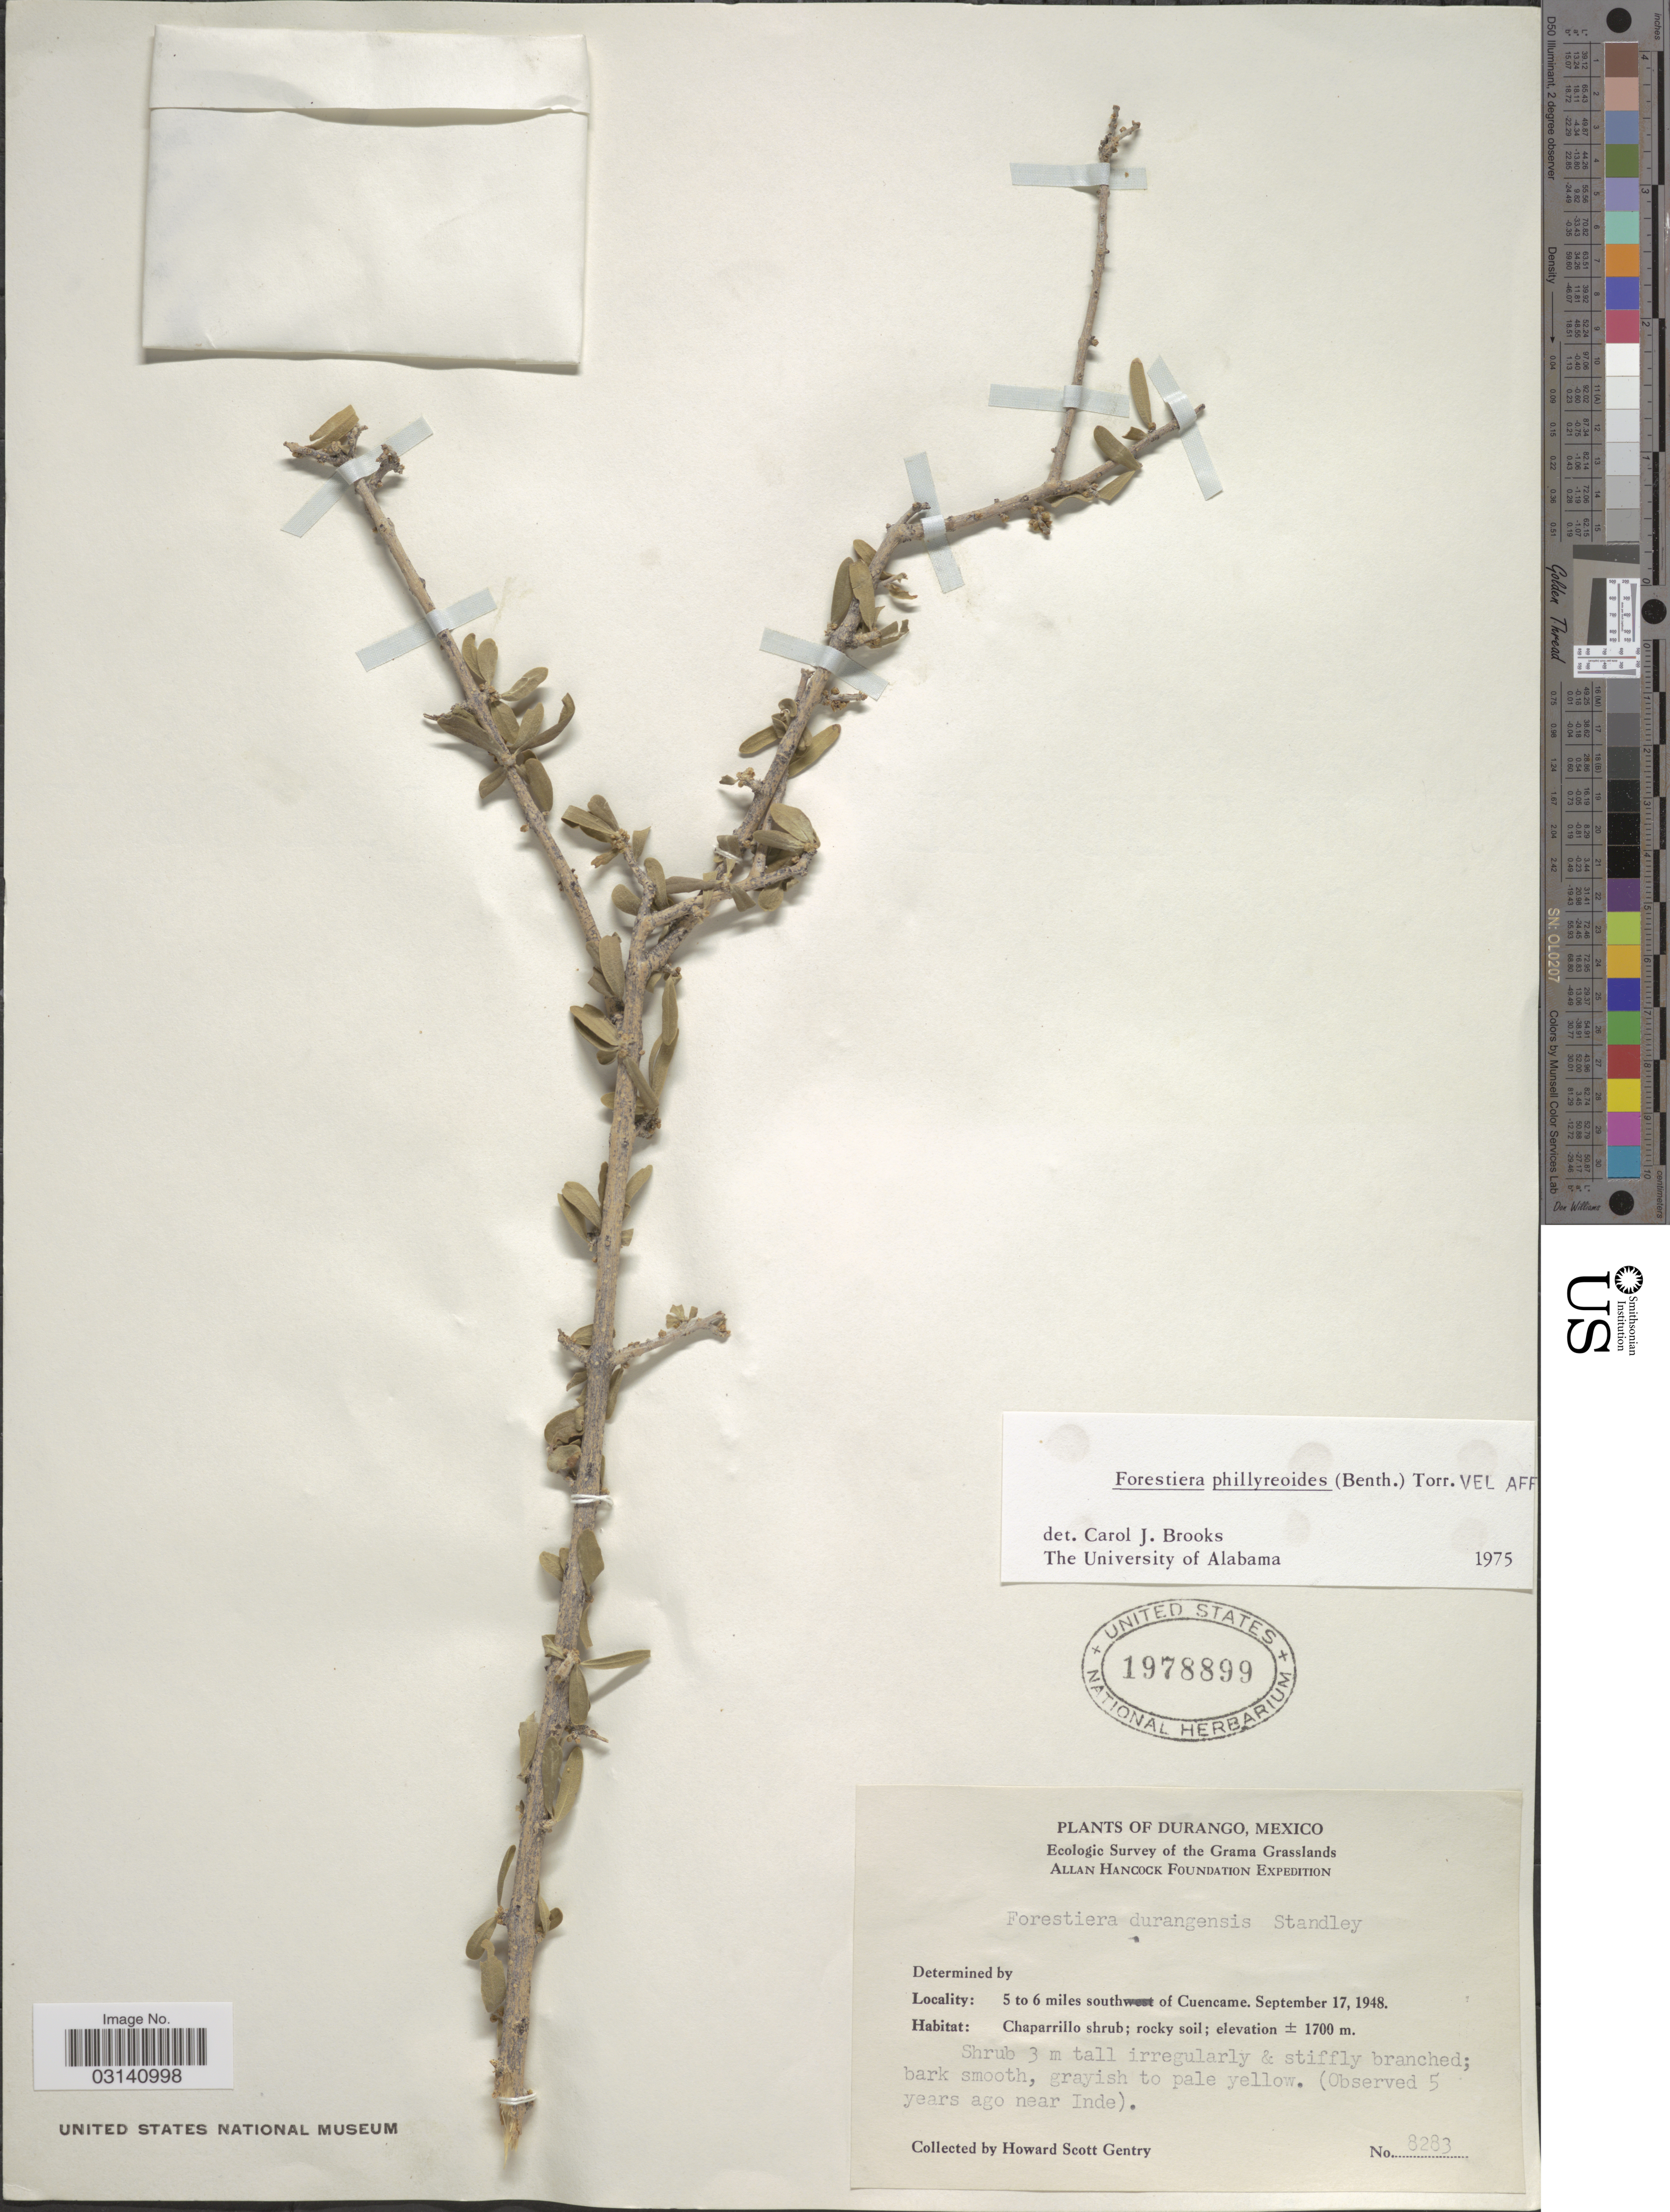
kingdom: Plantae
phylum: Tracheophyta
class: Magnoliopsida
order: Lamiales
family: Oleaceae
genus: Forestiera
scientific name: Forestiera phillyreoides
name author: (Benth.) Torr.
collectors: H. S. Gentry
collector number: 8283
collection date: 1948-09-17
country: Mexico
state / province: Durango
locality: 5 to 6 miles south of Cuencame.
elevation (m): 1700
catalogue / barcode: US 1978899